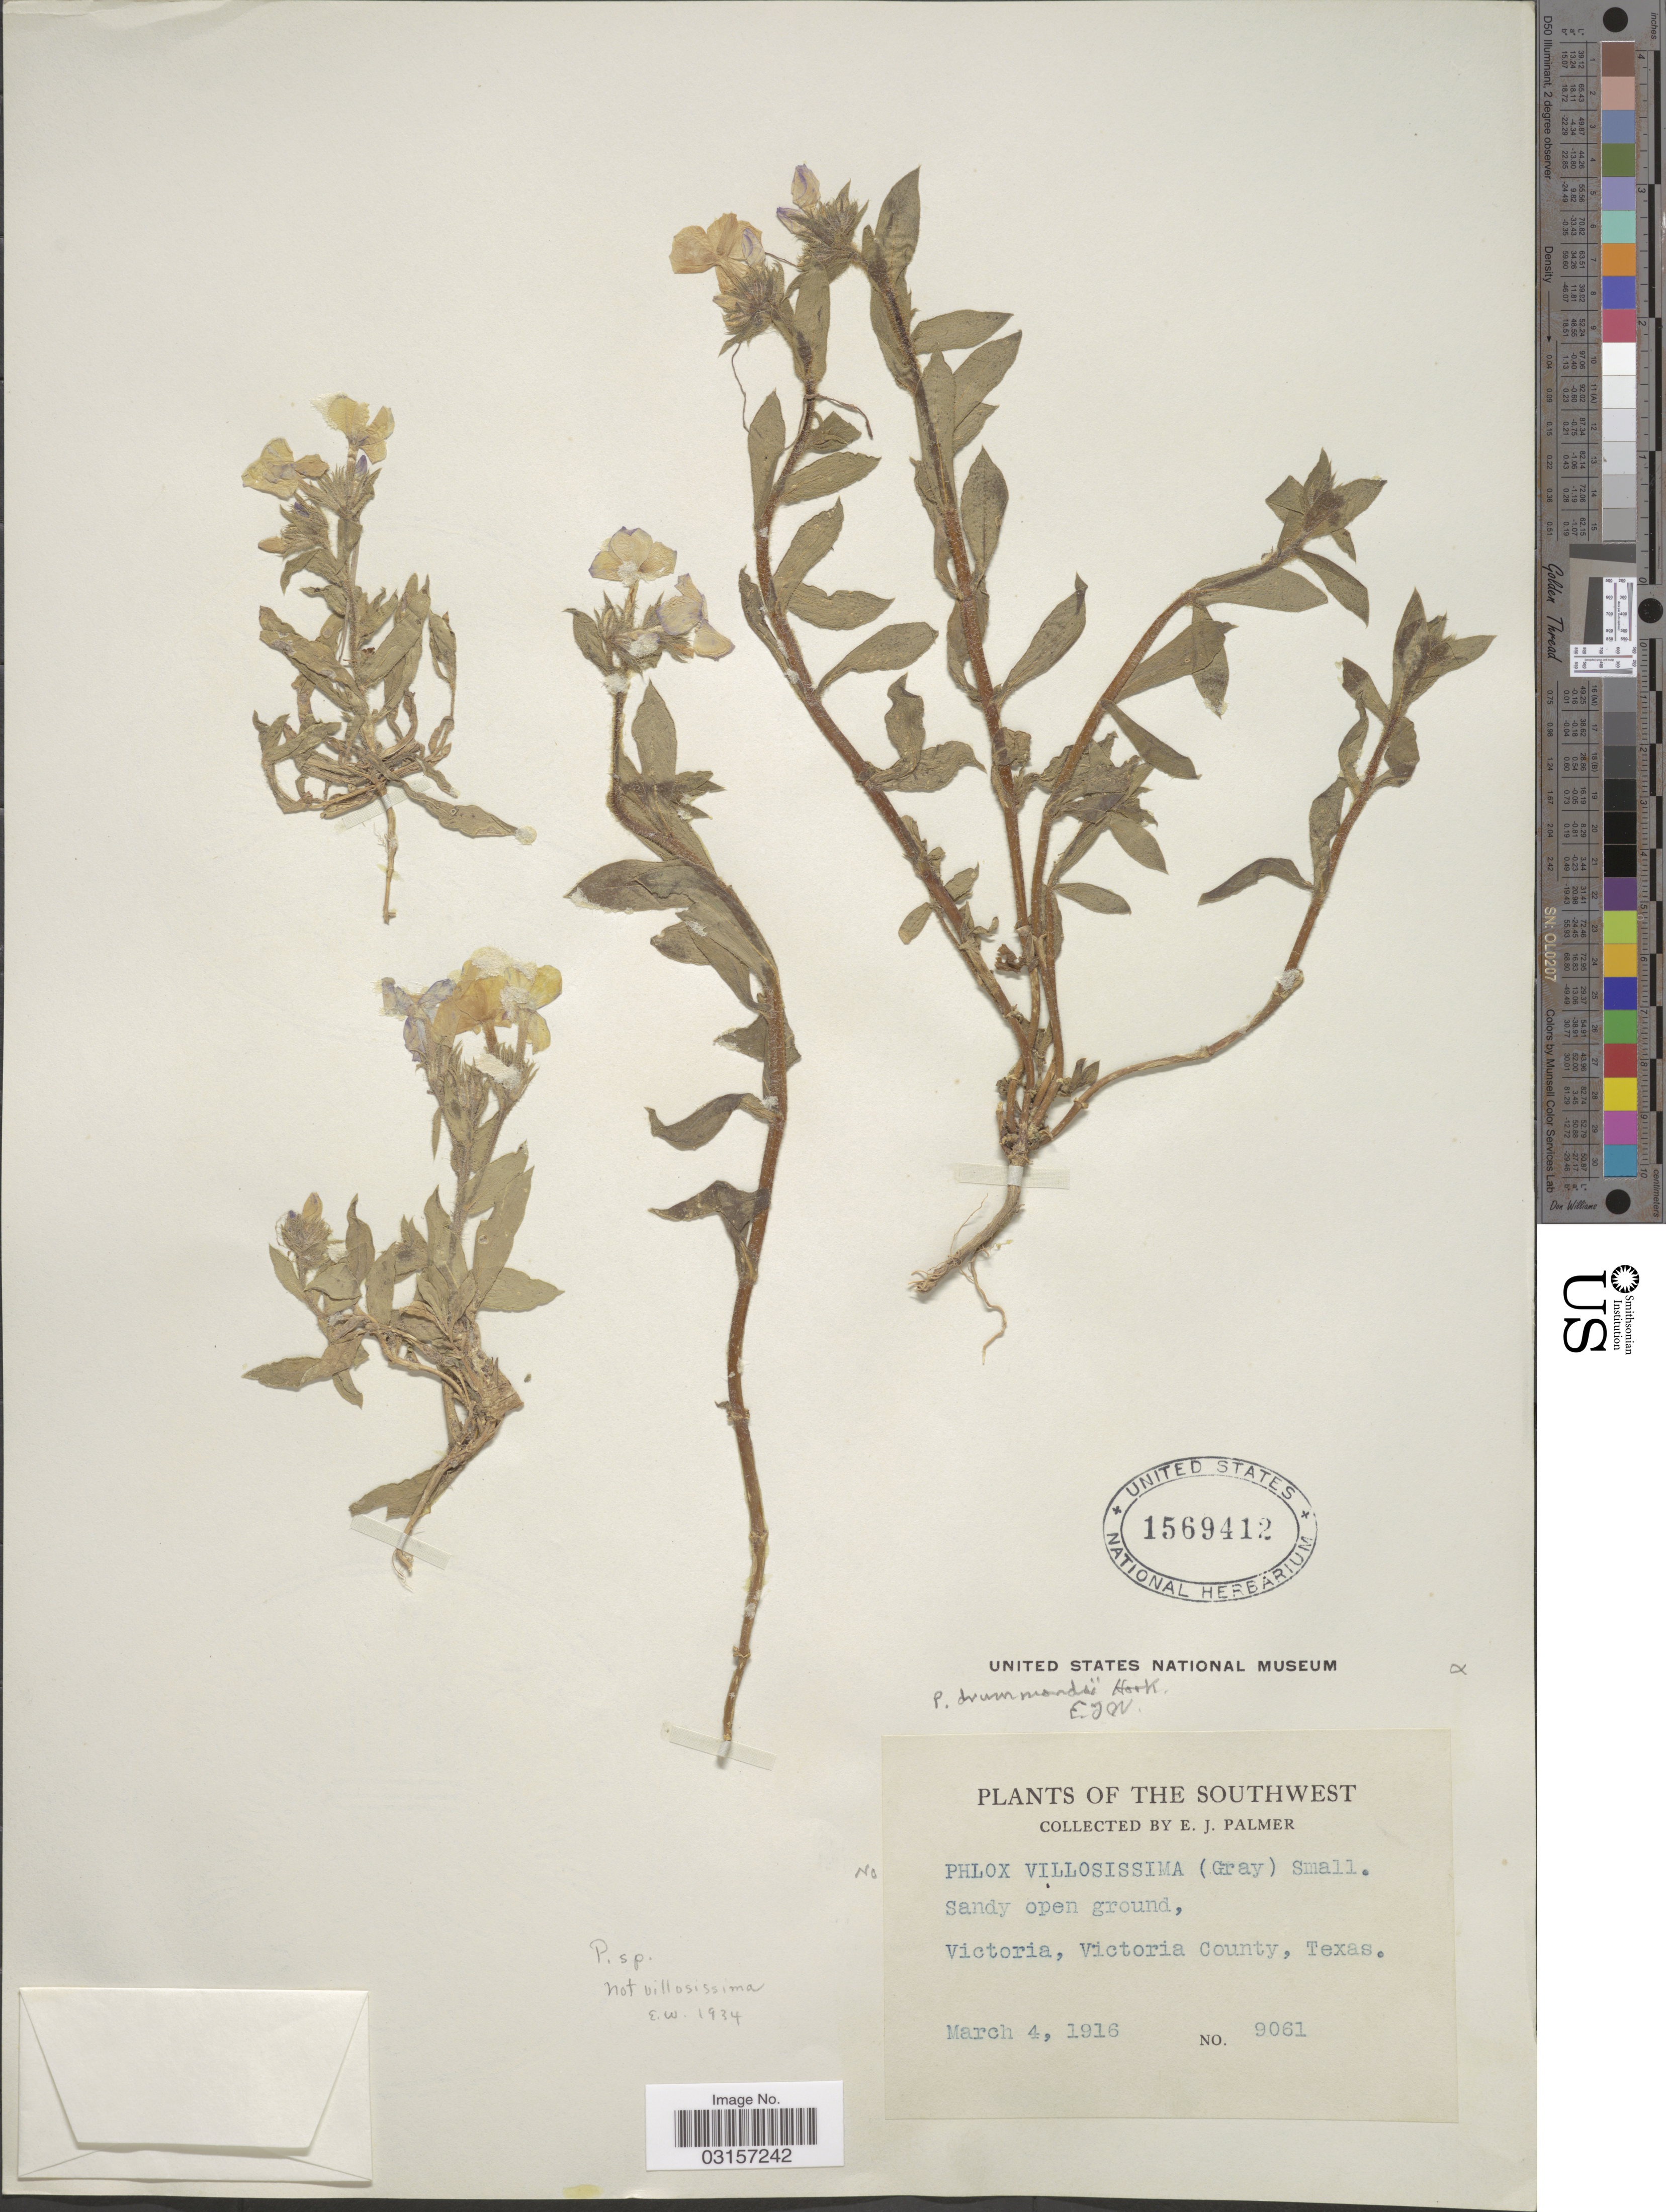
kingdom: Plantae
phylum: Tracheophyta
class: Magnoliopsida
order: Ericales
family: Polemoniaceae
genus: Phlox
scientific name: Phlox drummondii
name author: Hook.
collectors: E. J. Palmer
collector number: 9061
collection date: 1916-03-04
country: United States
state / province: Texas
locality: The Southwest, Victoria, Victoria County, Texas.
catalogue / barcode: US 1569412